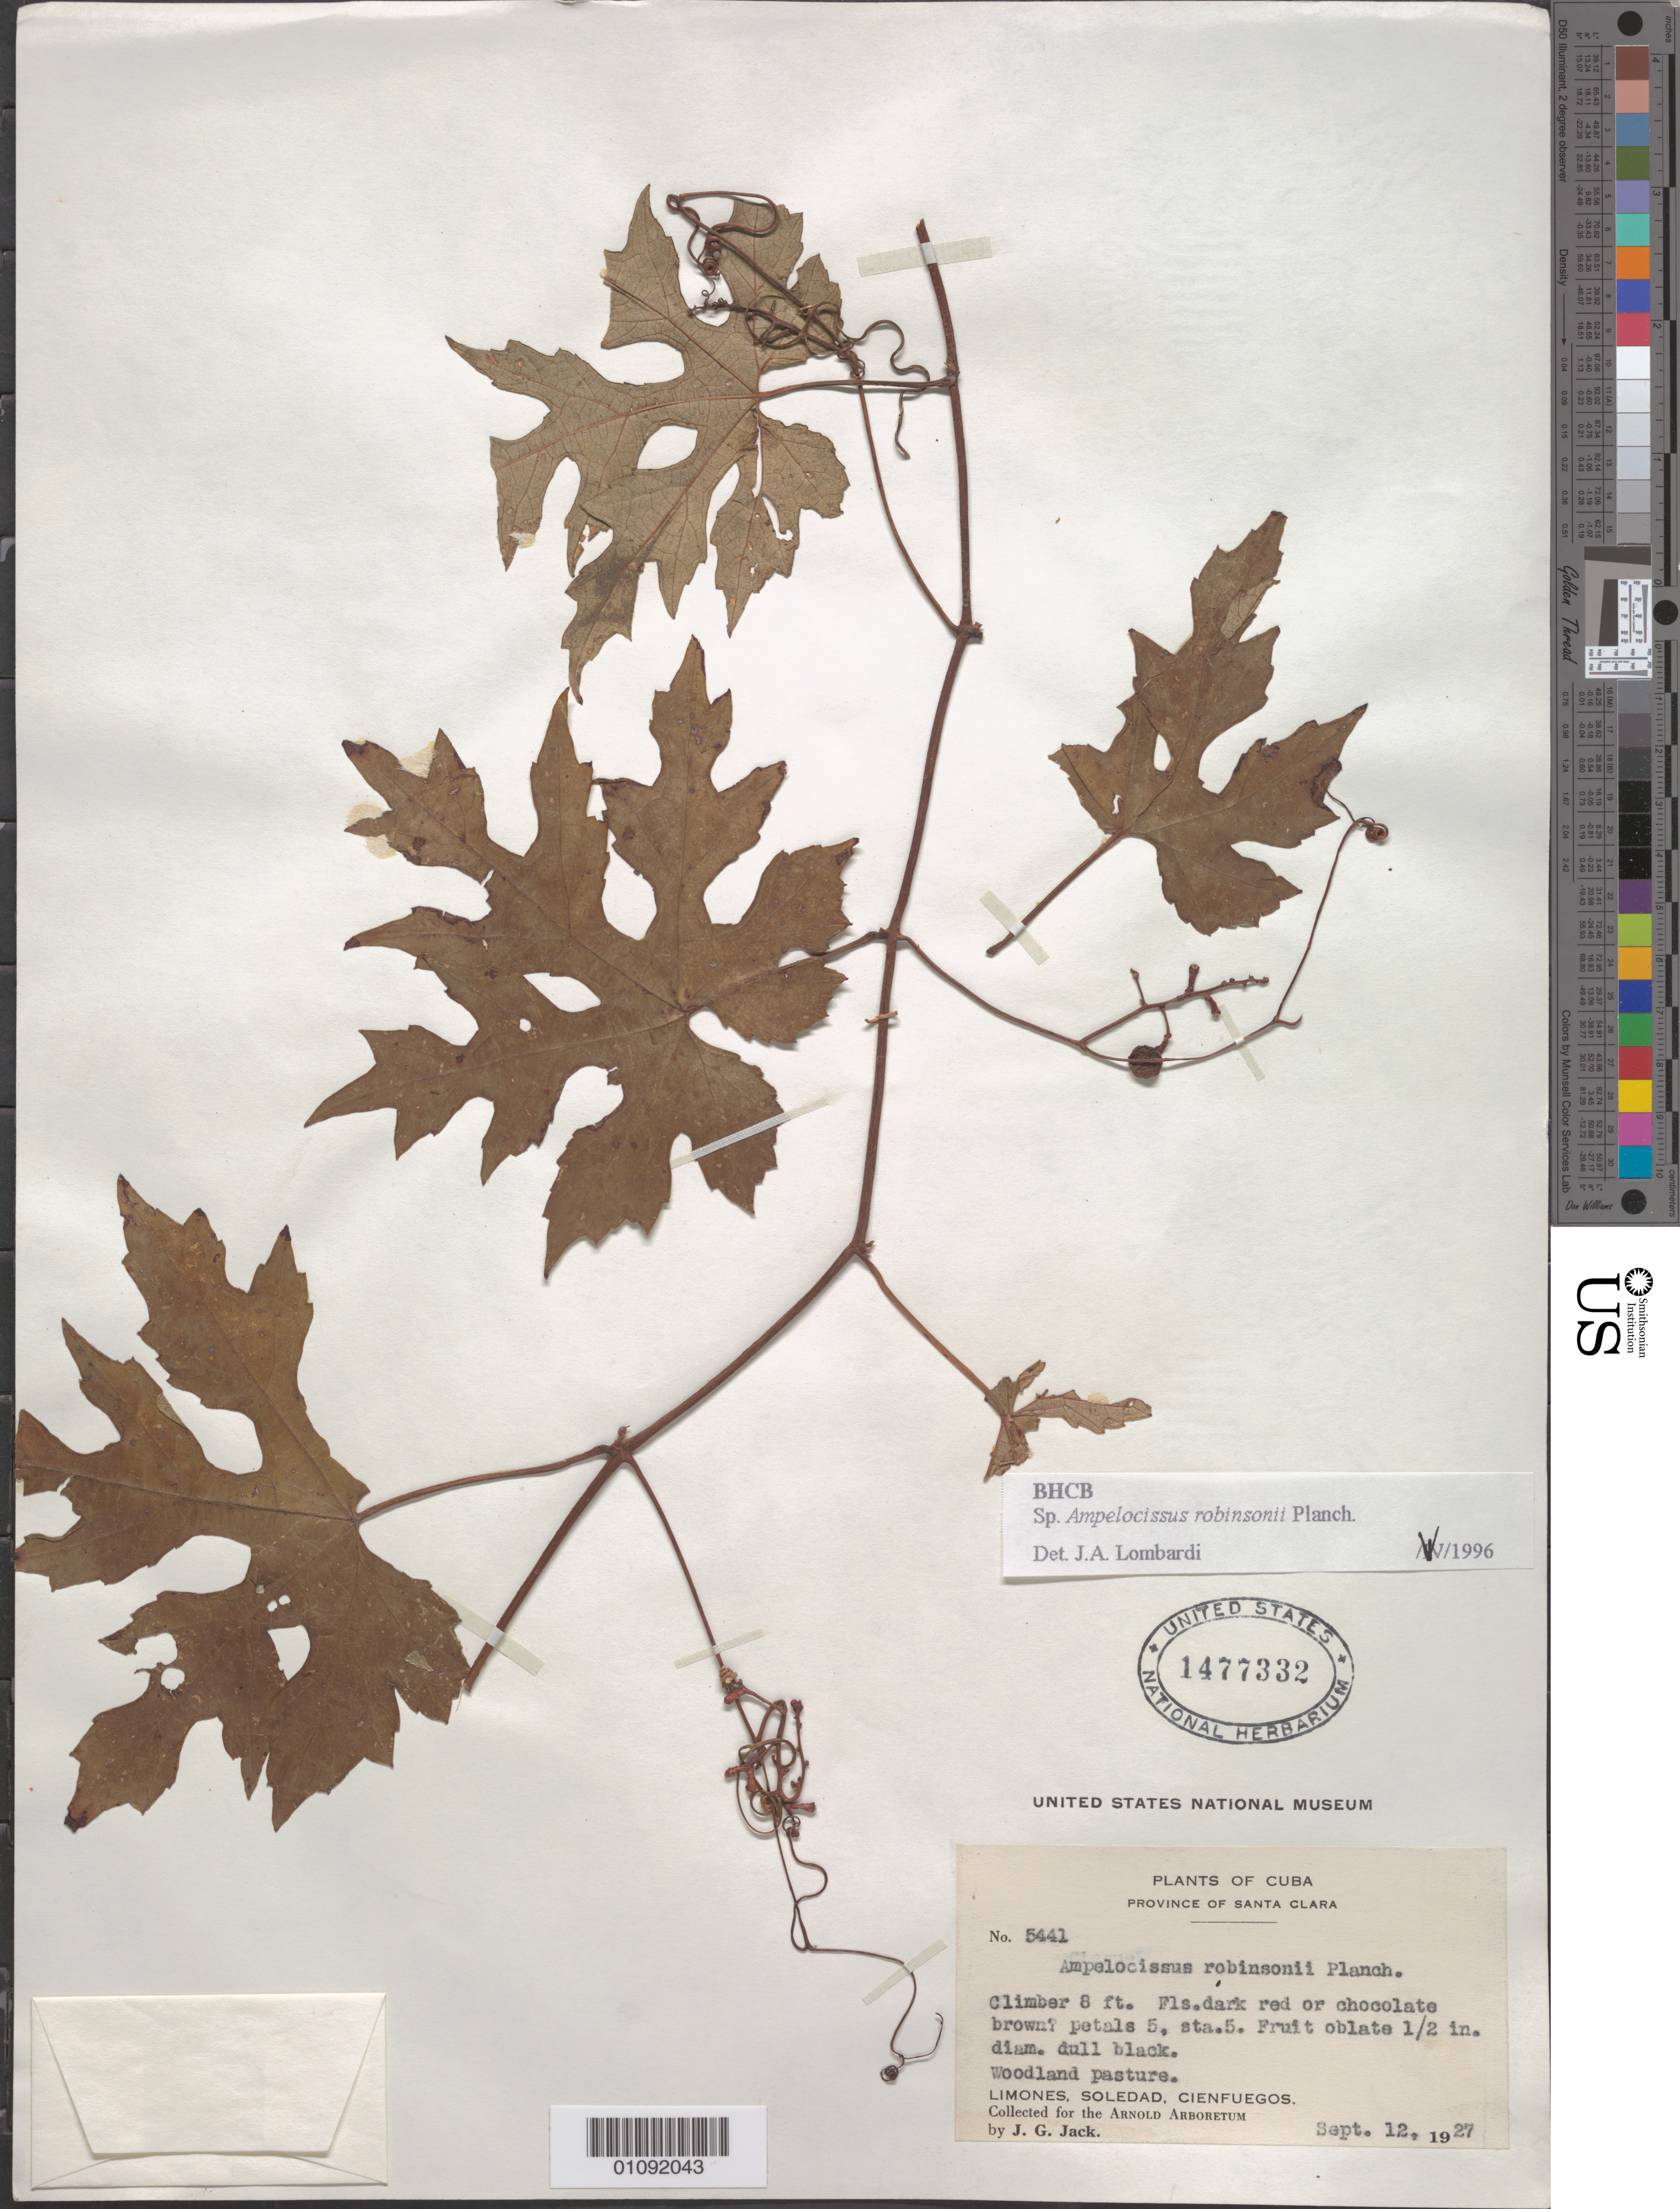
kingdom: Plantae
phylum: Tracheophyta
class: Magnoliopsida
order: Vitales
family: Vitaceae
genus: Ampelocissus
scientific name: Ampelocissus robinsonii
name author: Planch.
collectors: J. G. Jack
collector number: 5441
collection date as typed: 12 Sep 1927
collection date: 1927-09-12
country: Cuba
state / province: Cienfuegos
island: Cuba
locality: Limones, Soledad, Cienfuegos, Province of Santa Clara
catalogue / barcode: US 1477332